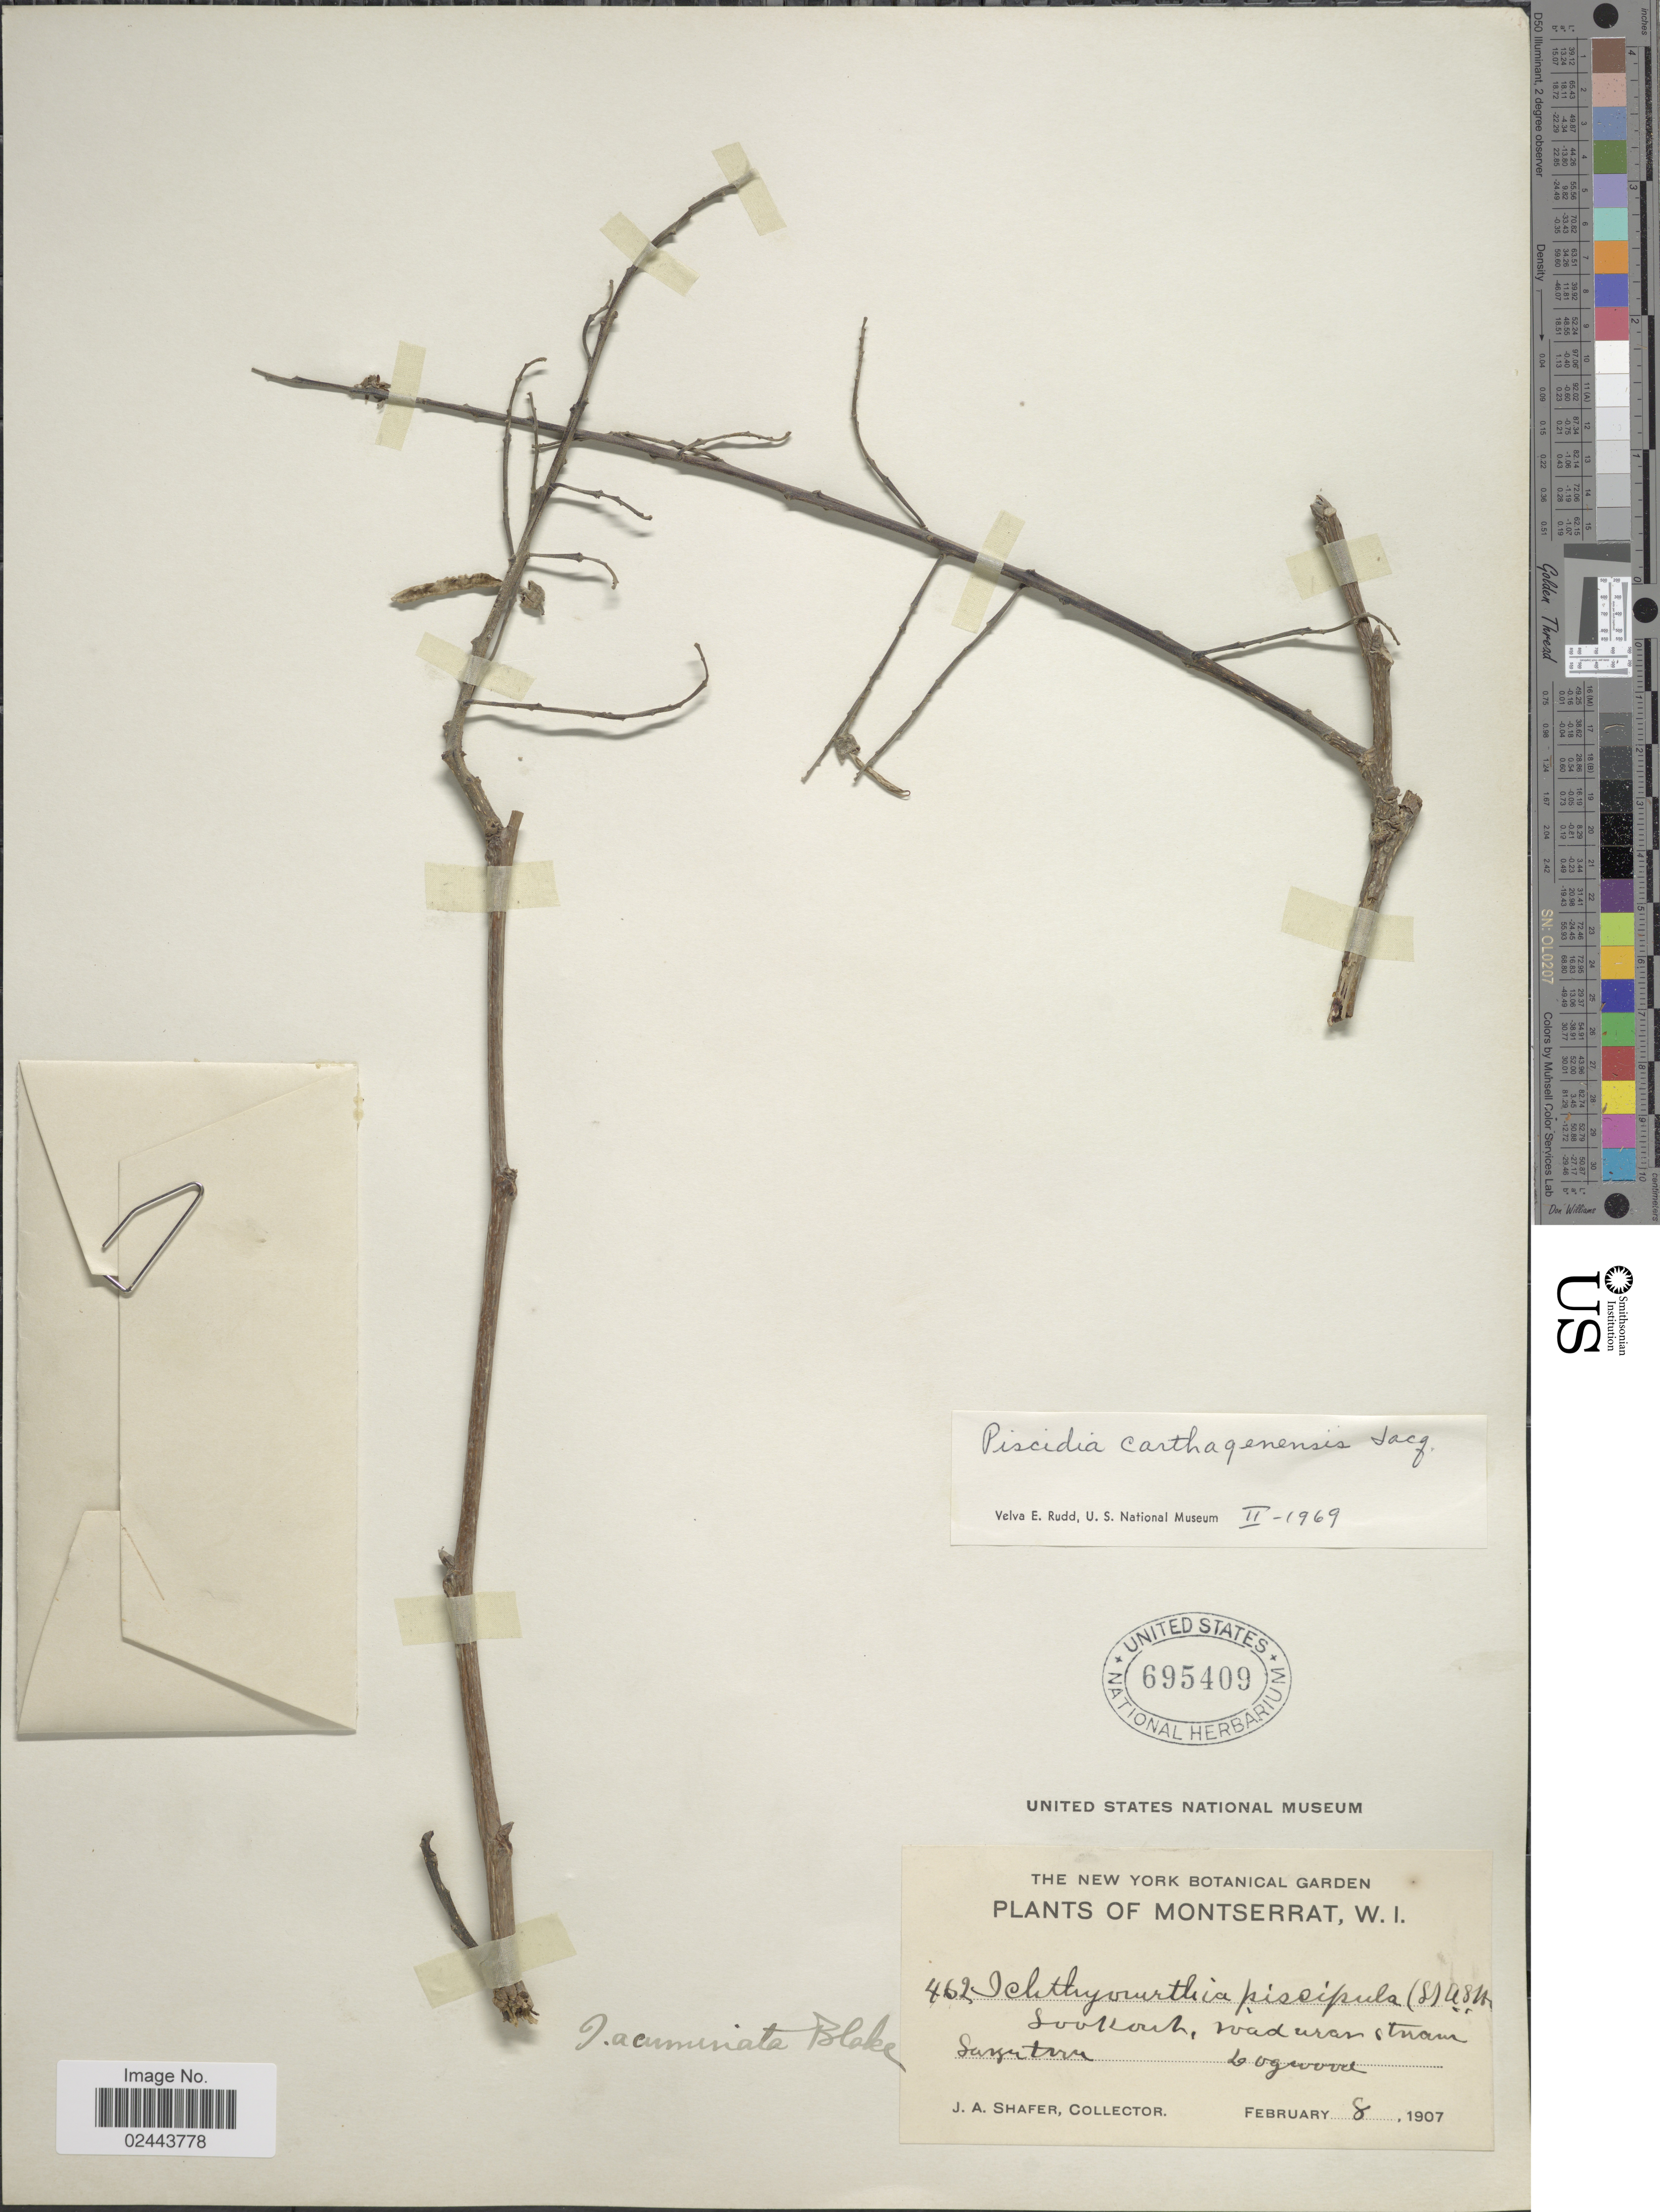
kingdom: Plantae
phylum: Tracheophyta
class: Magnoliopsida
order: Fabales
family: Fabaceae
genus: Piscidia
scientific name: Piscidia carthagenensis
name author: Jacq.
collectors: J. A. Shafer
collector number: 462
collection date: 1907-02-08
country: Montserrat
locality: Lookout, road near stream Sanutera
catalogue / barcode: US 695409